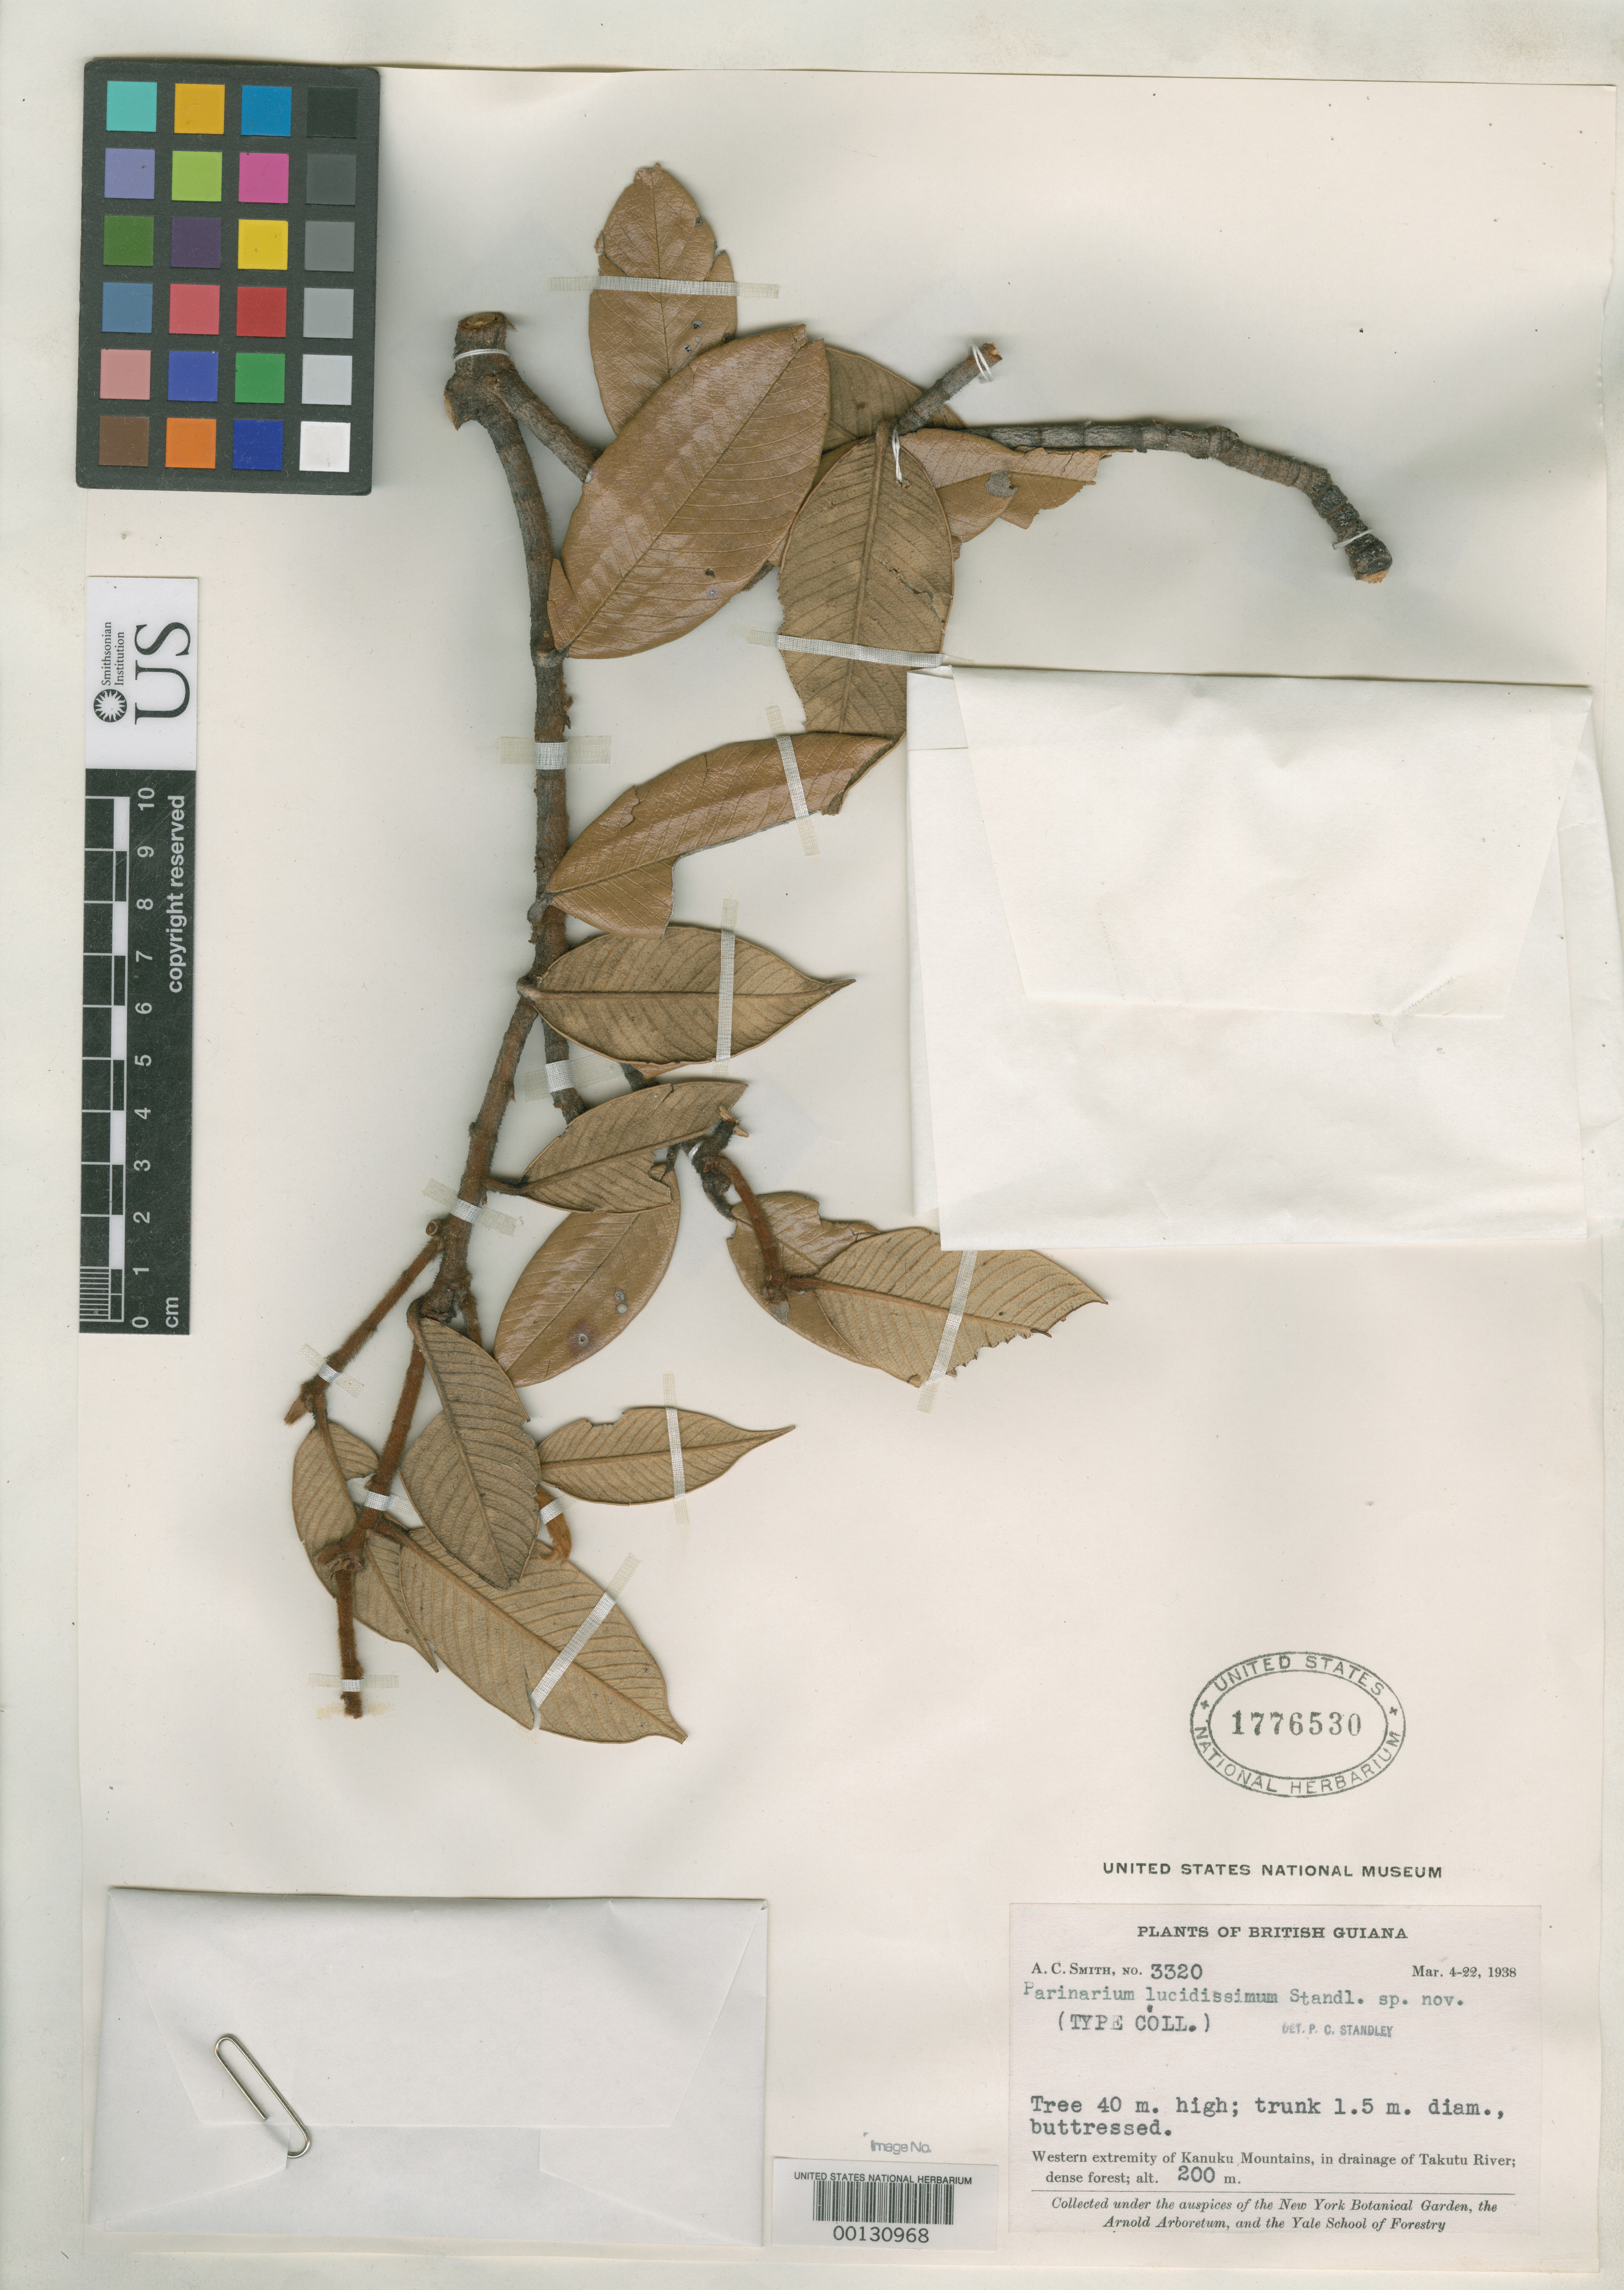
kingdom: Plantae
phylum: Tracheophyta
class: Magnoliopsida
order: Malpighiales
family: Chrysobalanaceae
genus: Parinari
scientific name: Parinari lucidissima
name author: Standl.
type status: Isotype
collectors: A. C. Smith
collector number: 3320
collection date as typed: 04 Mar 1938 to 22 Mar 1938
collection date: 1938-03-04/1938-03-22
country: Guyana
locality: W extremity of Kanuku Mountains, drainage of Takutu River.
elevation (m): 200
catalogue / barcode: US 1776530